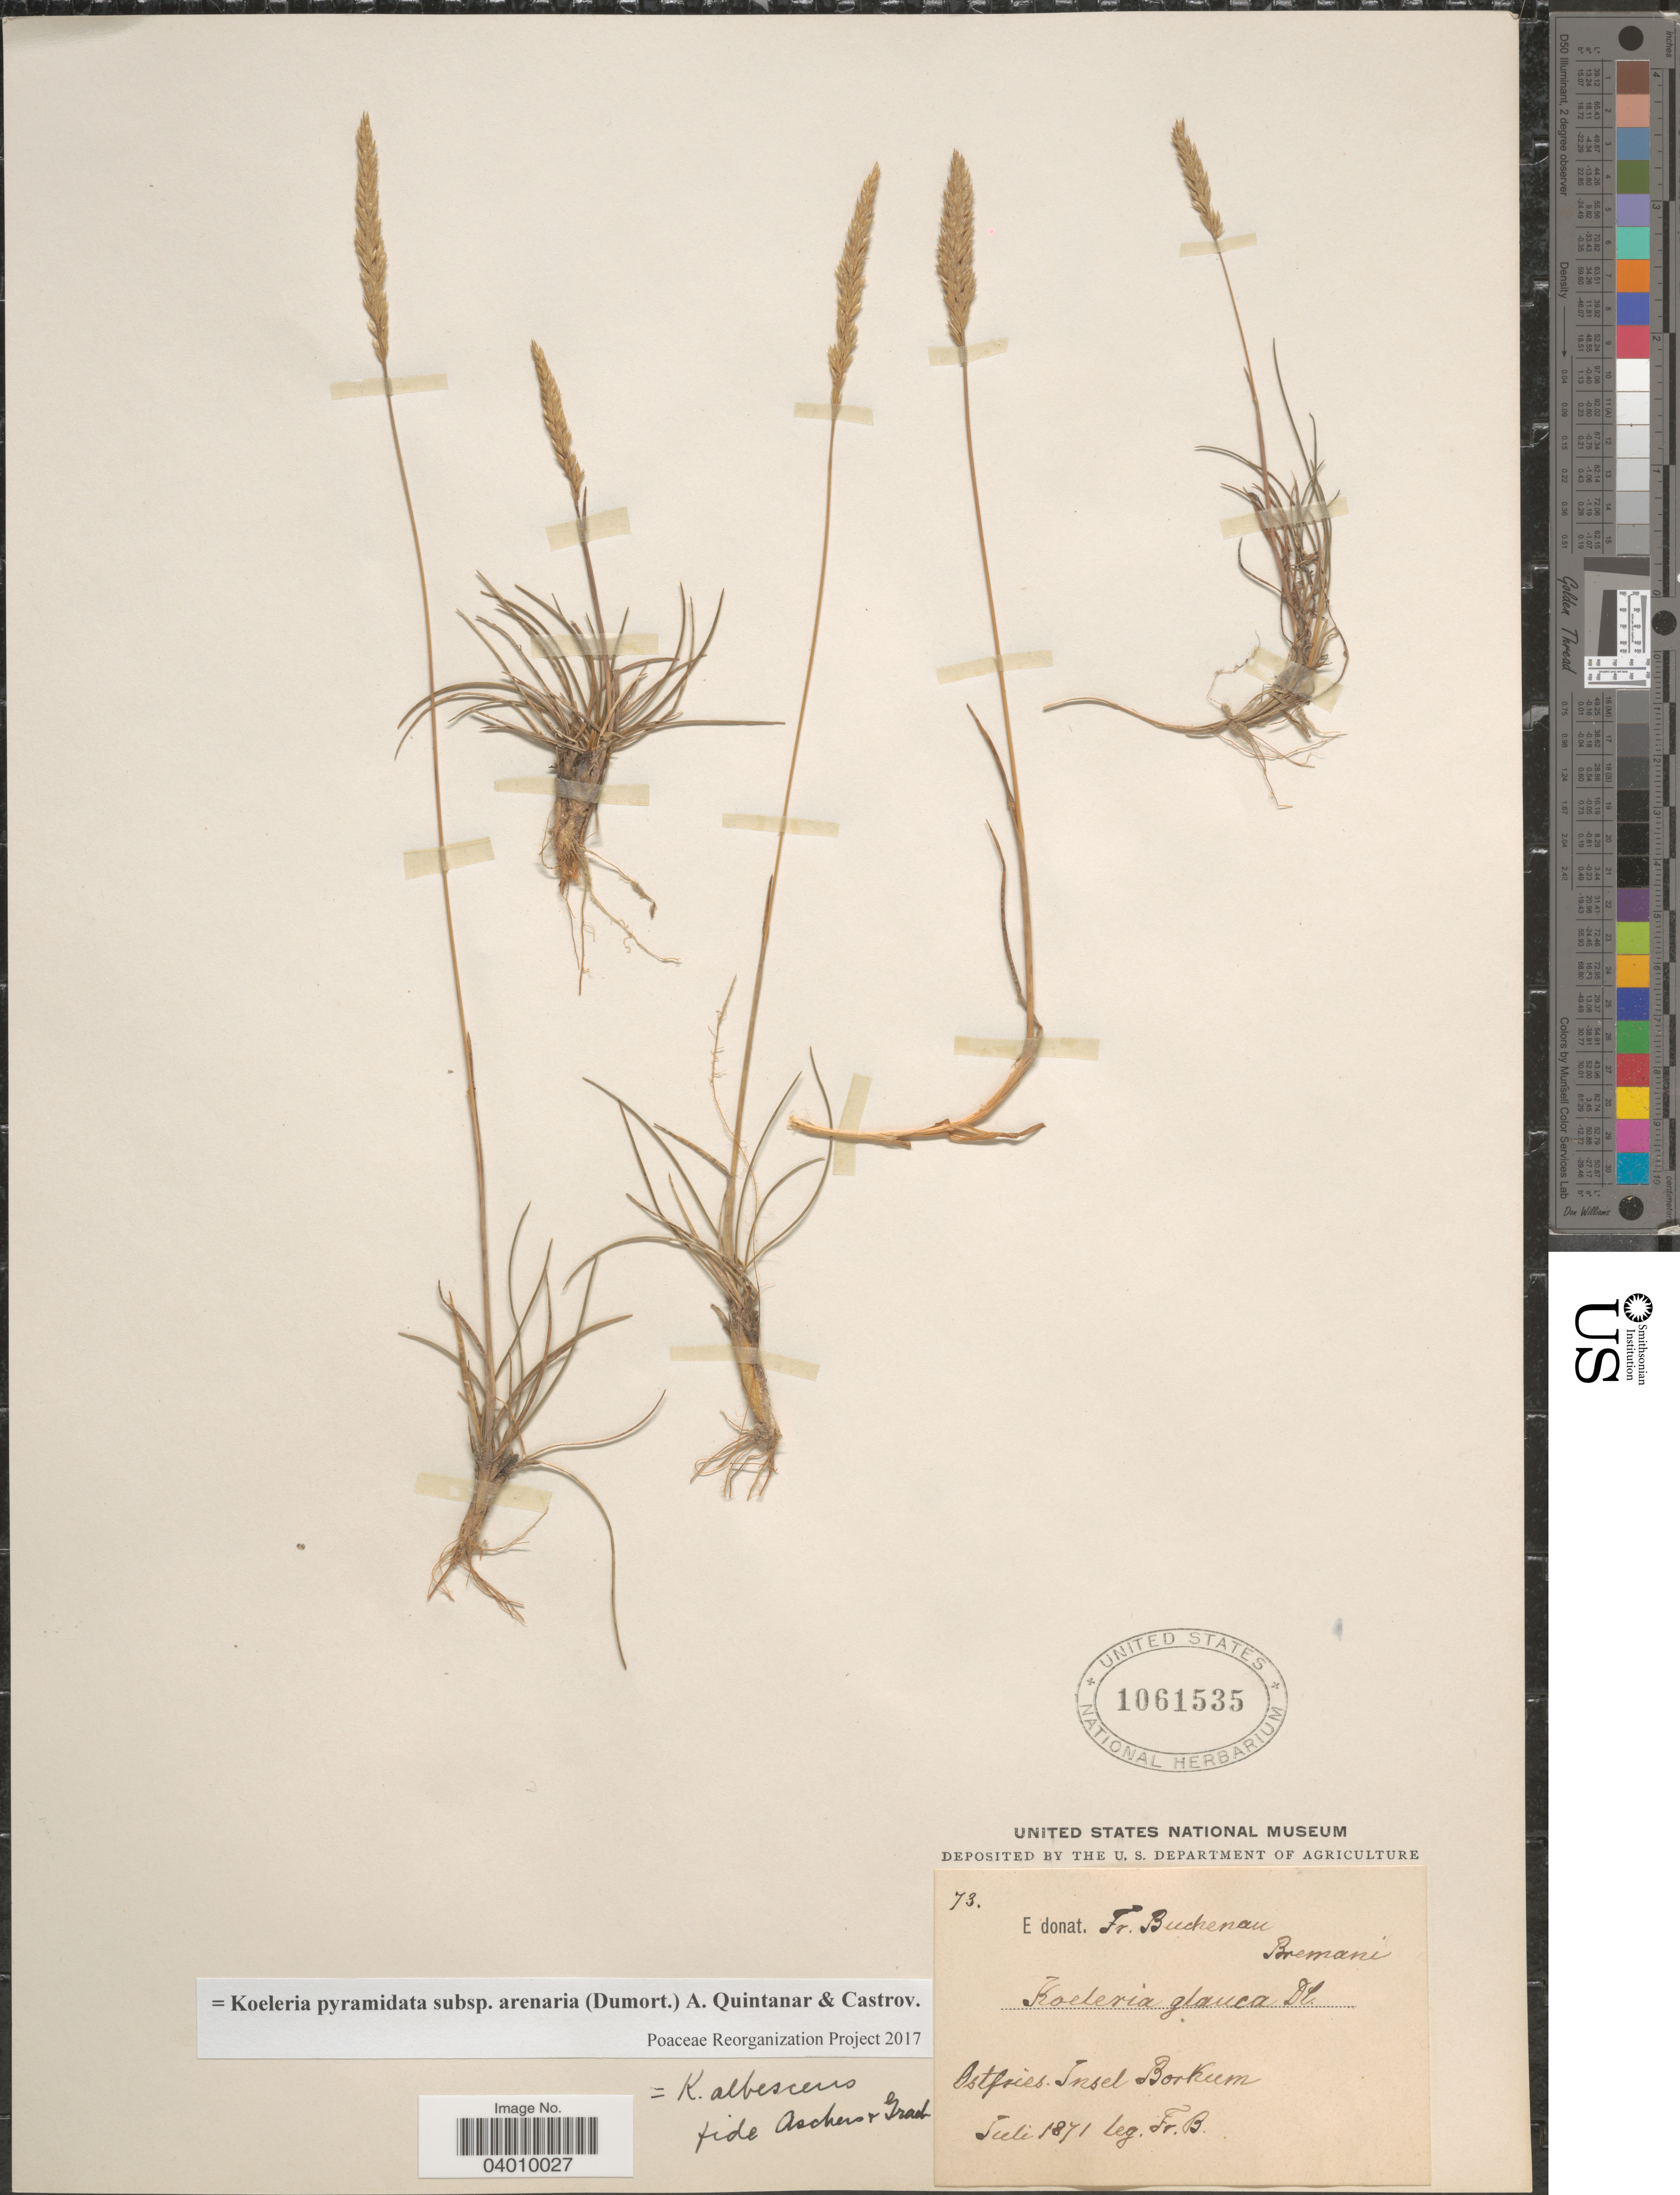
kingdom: Plantae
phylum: Tracheophyta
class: Liliopsida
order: Poales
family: Poaceae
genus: Koeleria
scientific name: Koeleria pyramidata subsp. arenaria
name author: (Dumort.) Castrov. & Quintanar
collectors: F. Buchenau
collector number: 73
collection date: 1871-07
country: Germany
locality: Ostfries. Insel Borkum.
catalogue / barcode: US 1061535